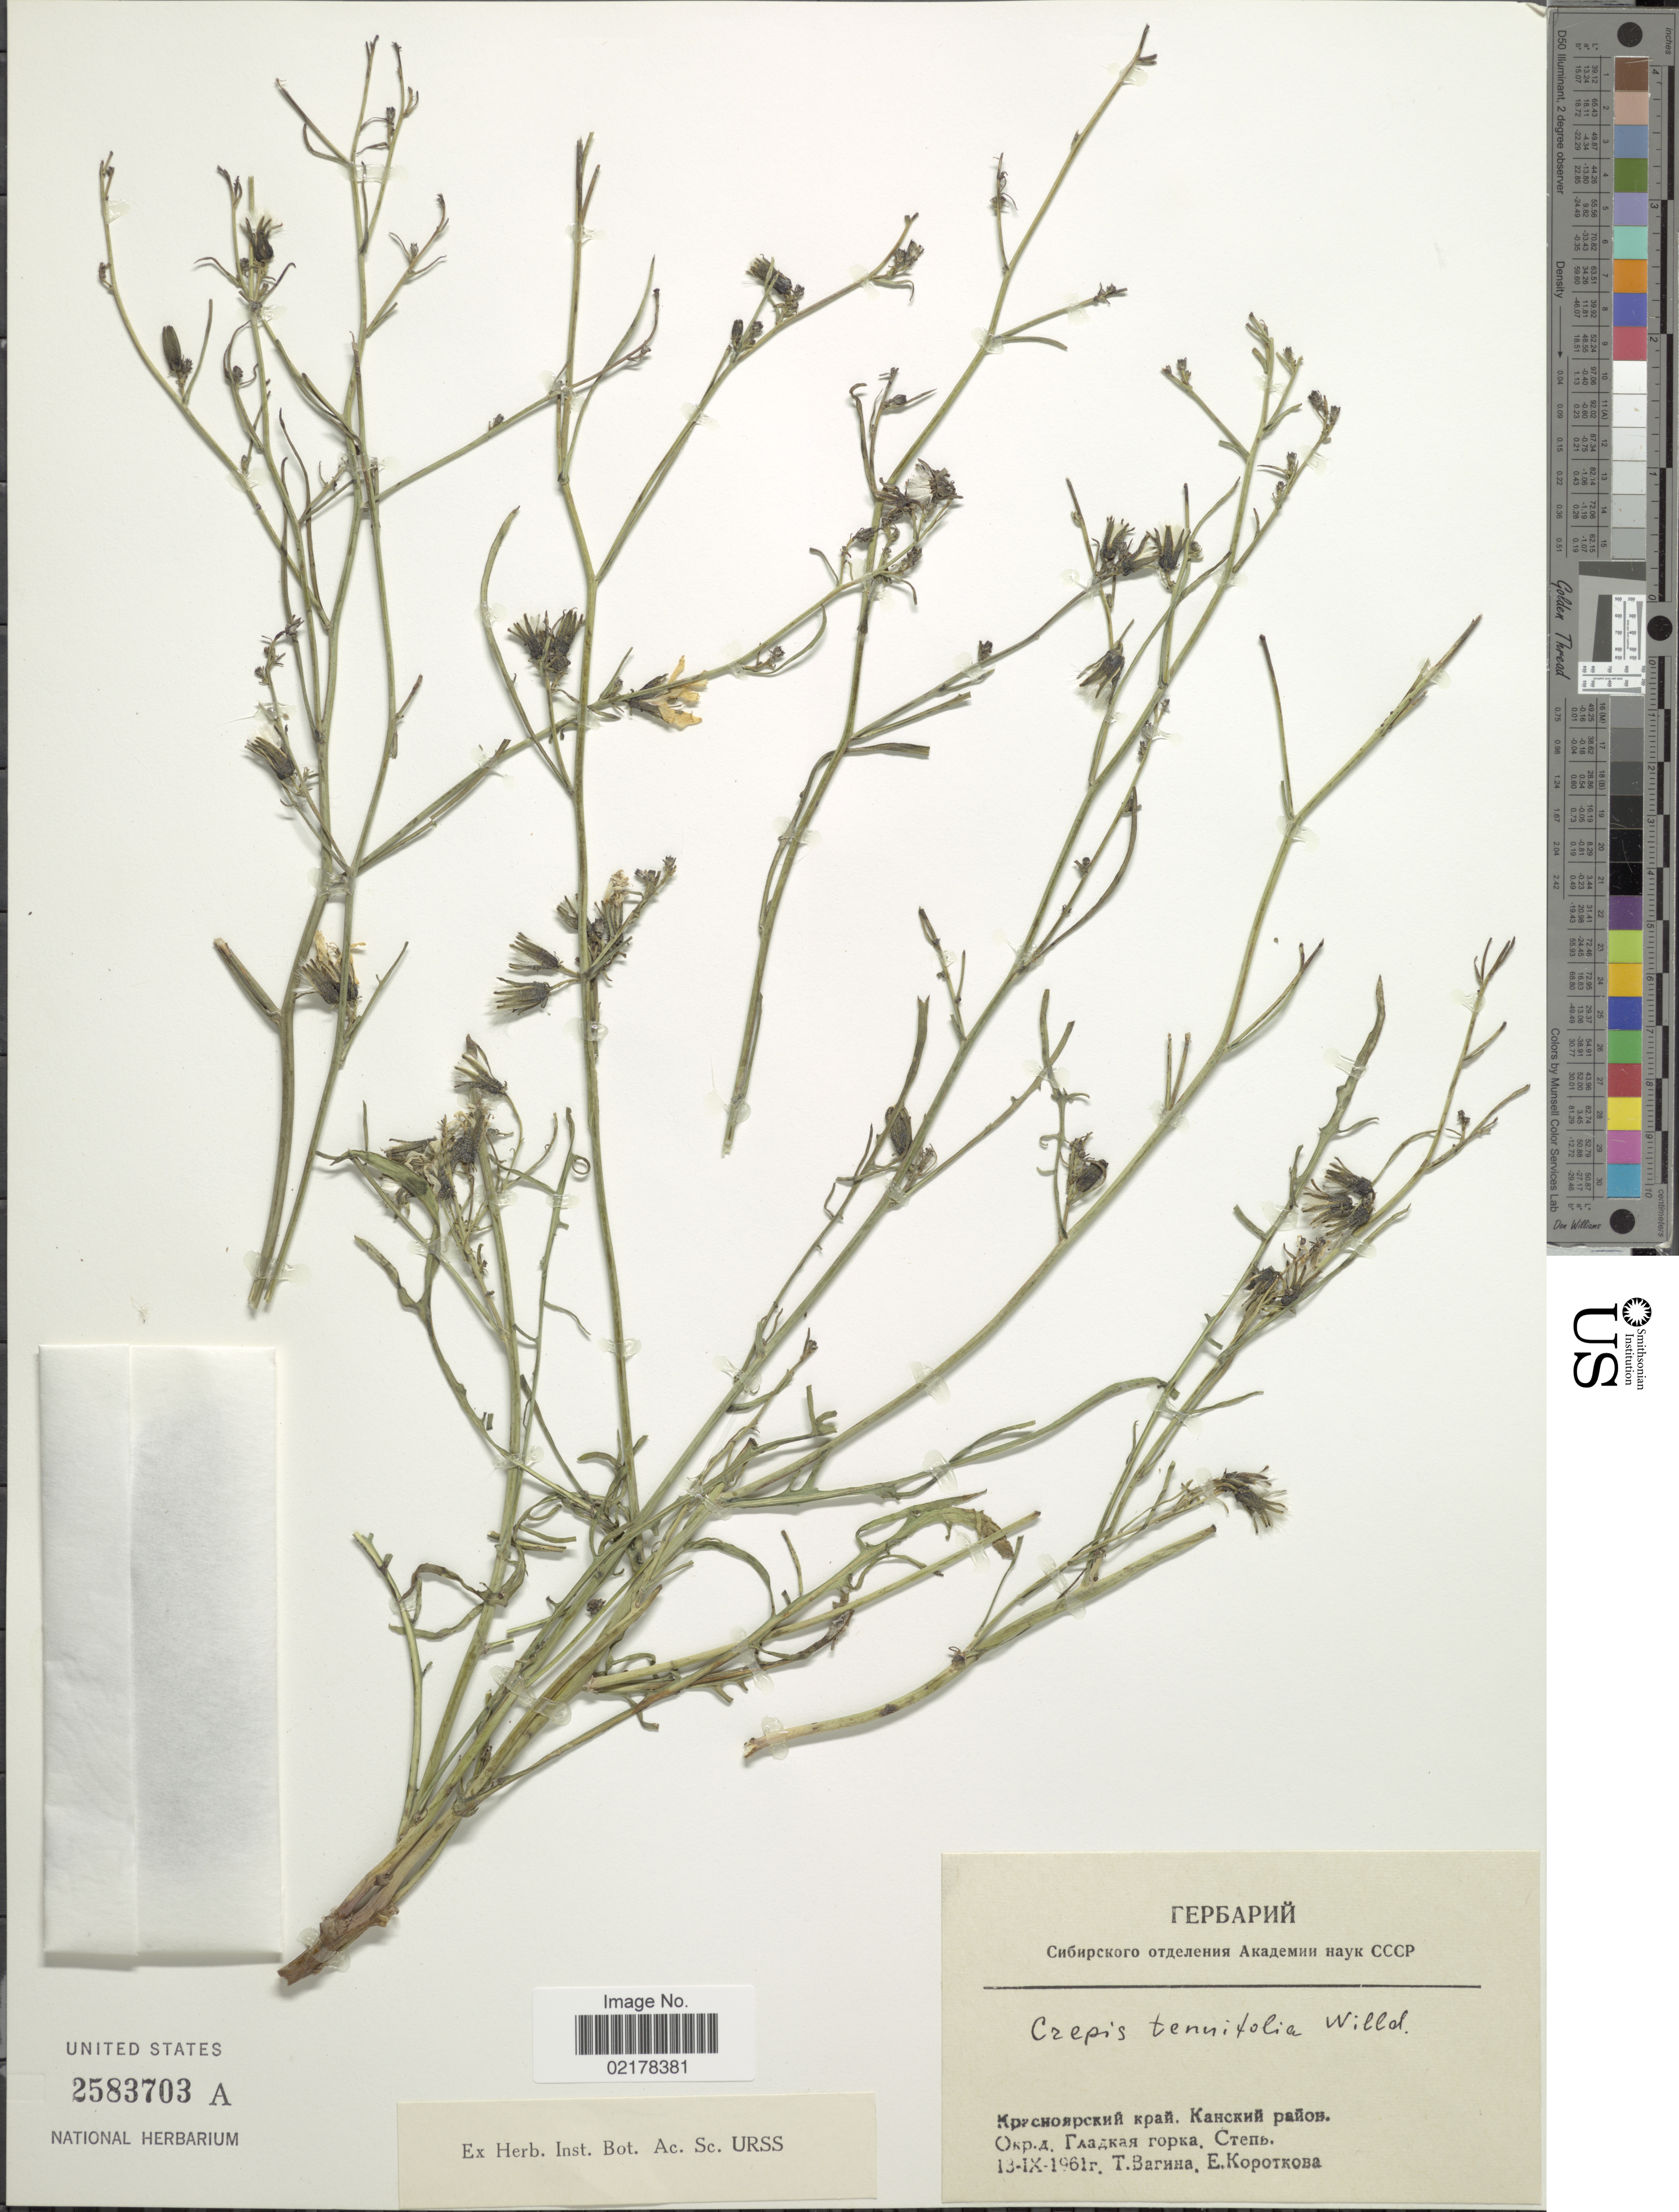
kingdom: Plantae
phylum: Tracheophyta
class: Magnoliopsida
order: Asterales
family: Asteraceae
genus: Crepidifolium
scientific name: Crepidifolium tenuifolium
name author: (Willd.) Sennikov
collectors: Collector illegible & Collector illegible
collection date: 1961-11-13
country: U.S.S.R.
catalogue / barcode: US 2583703A